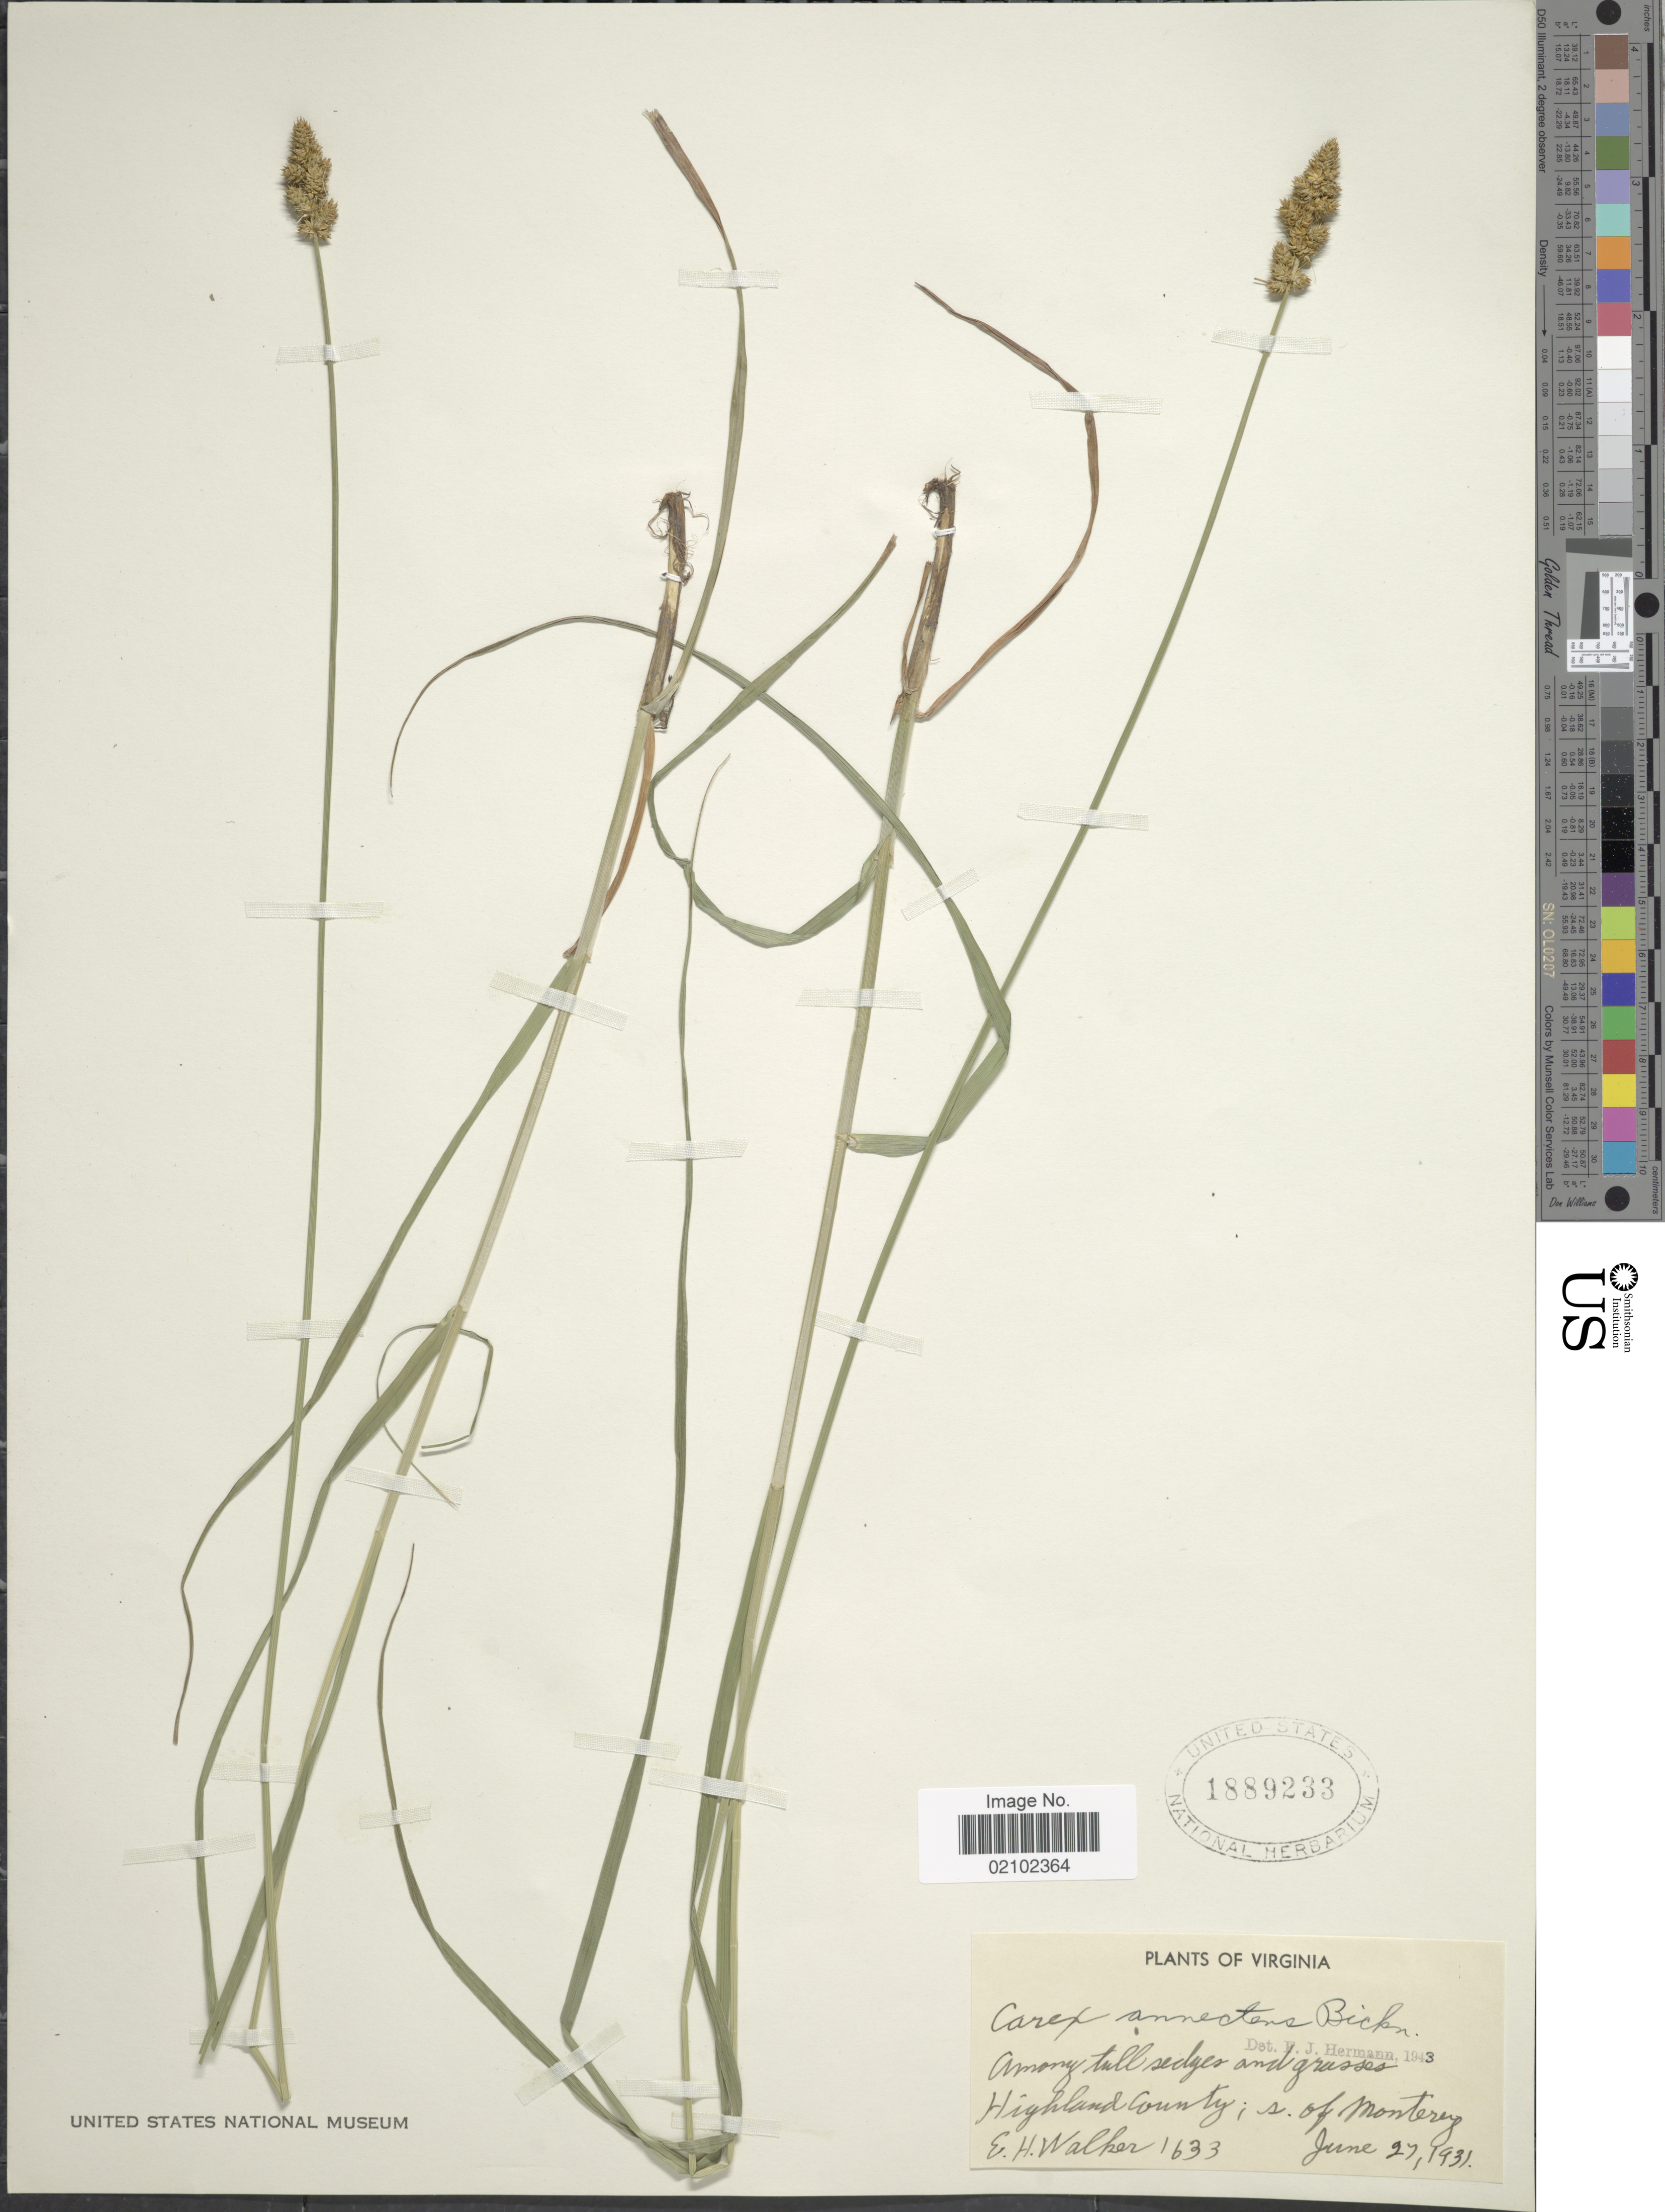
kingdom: Plantae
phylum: Tracheophyta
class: Liliopsida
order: Poales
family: Cyperaceae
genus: Carex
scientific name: Carex annectens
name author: (E.P. Bicknell) E.P. Bicknell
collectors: E. H. Walker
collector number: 1633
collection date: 1931-06-27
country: United States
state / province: Virginia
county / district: Highland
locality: s. of Monterey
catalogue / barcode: US 1889233